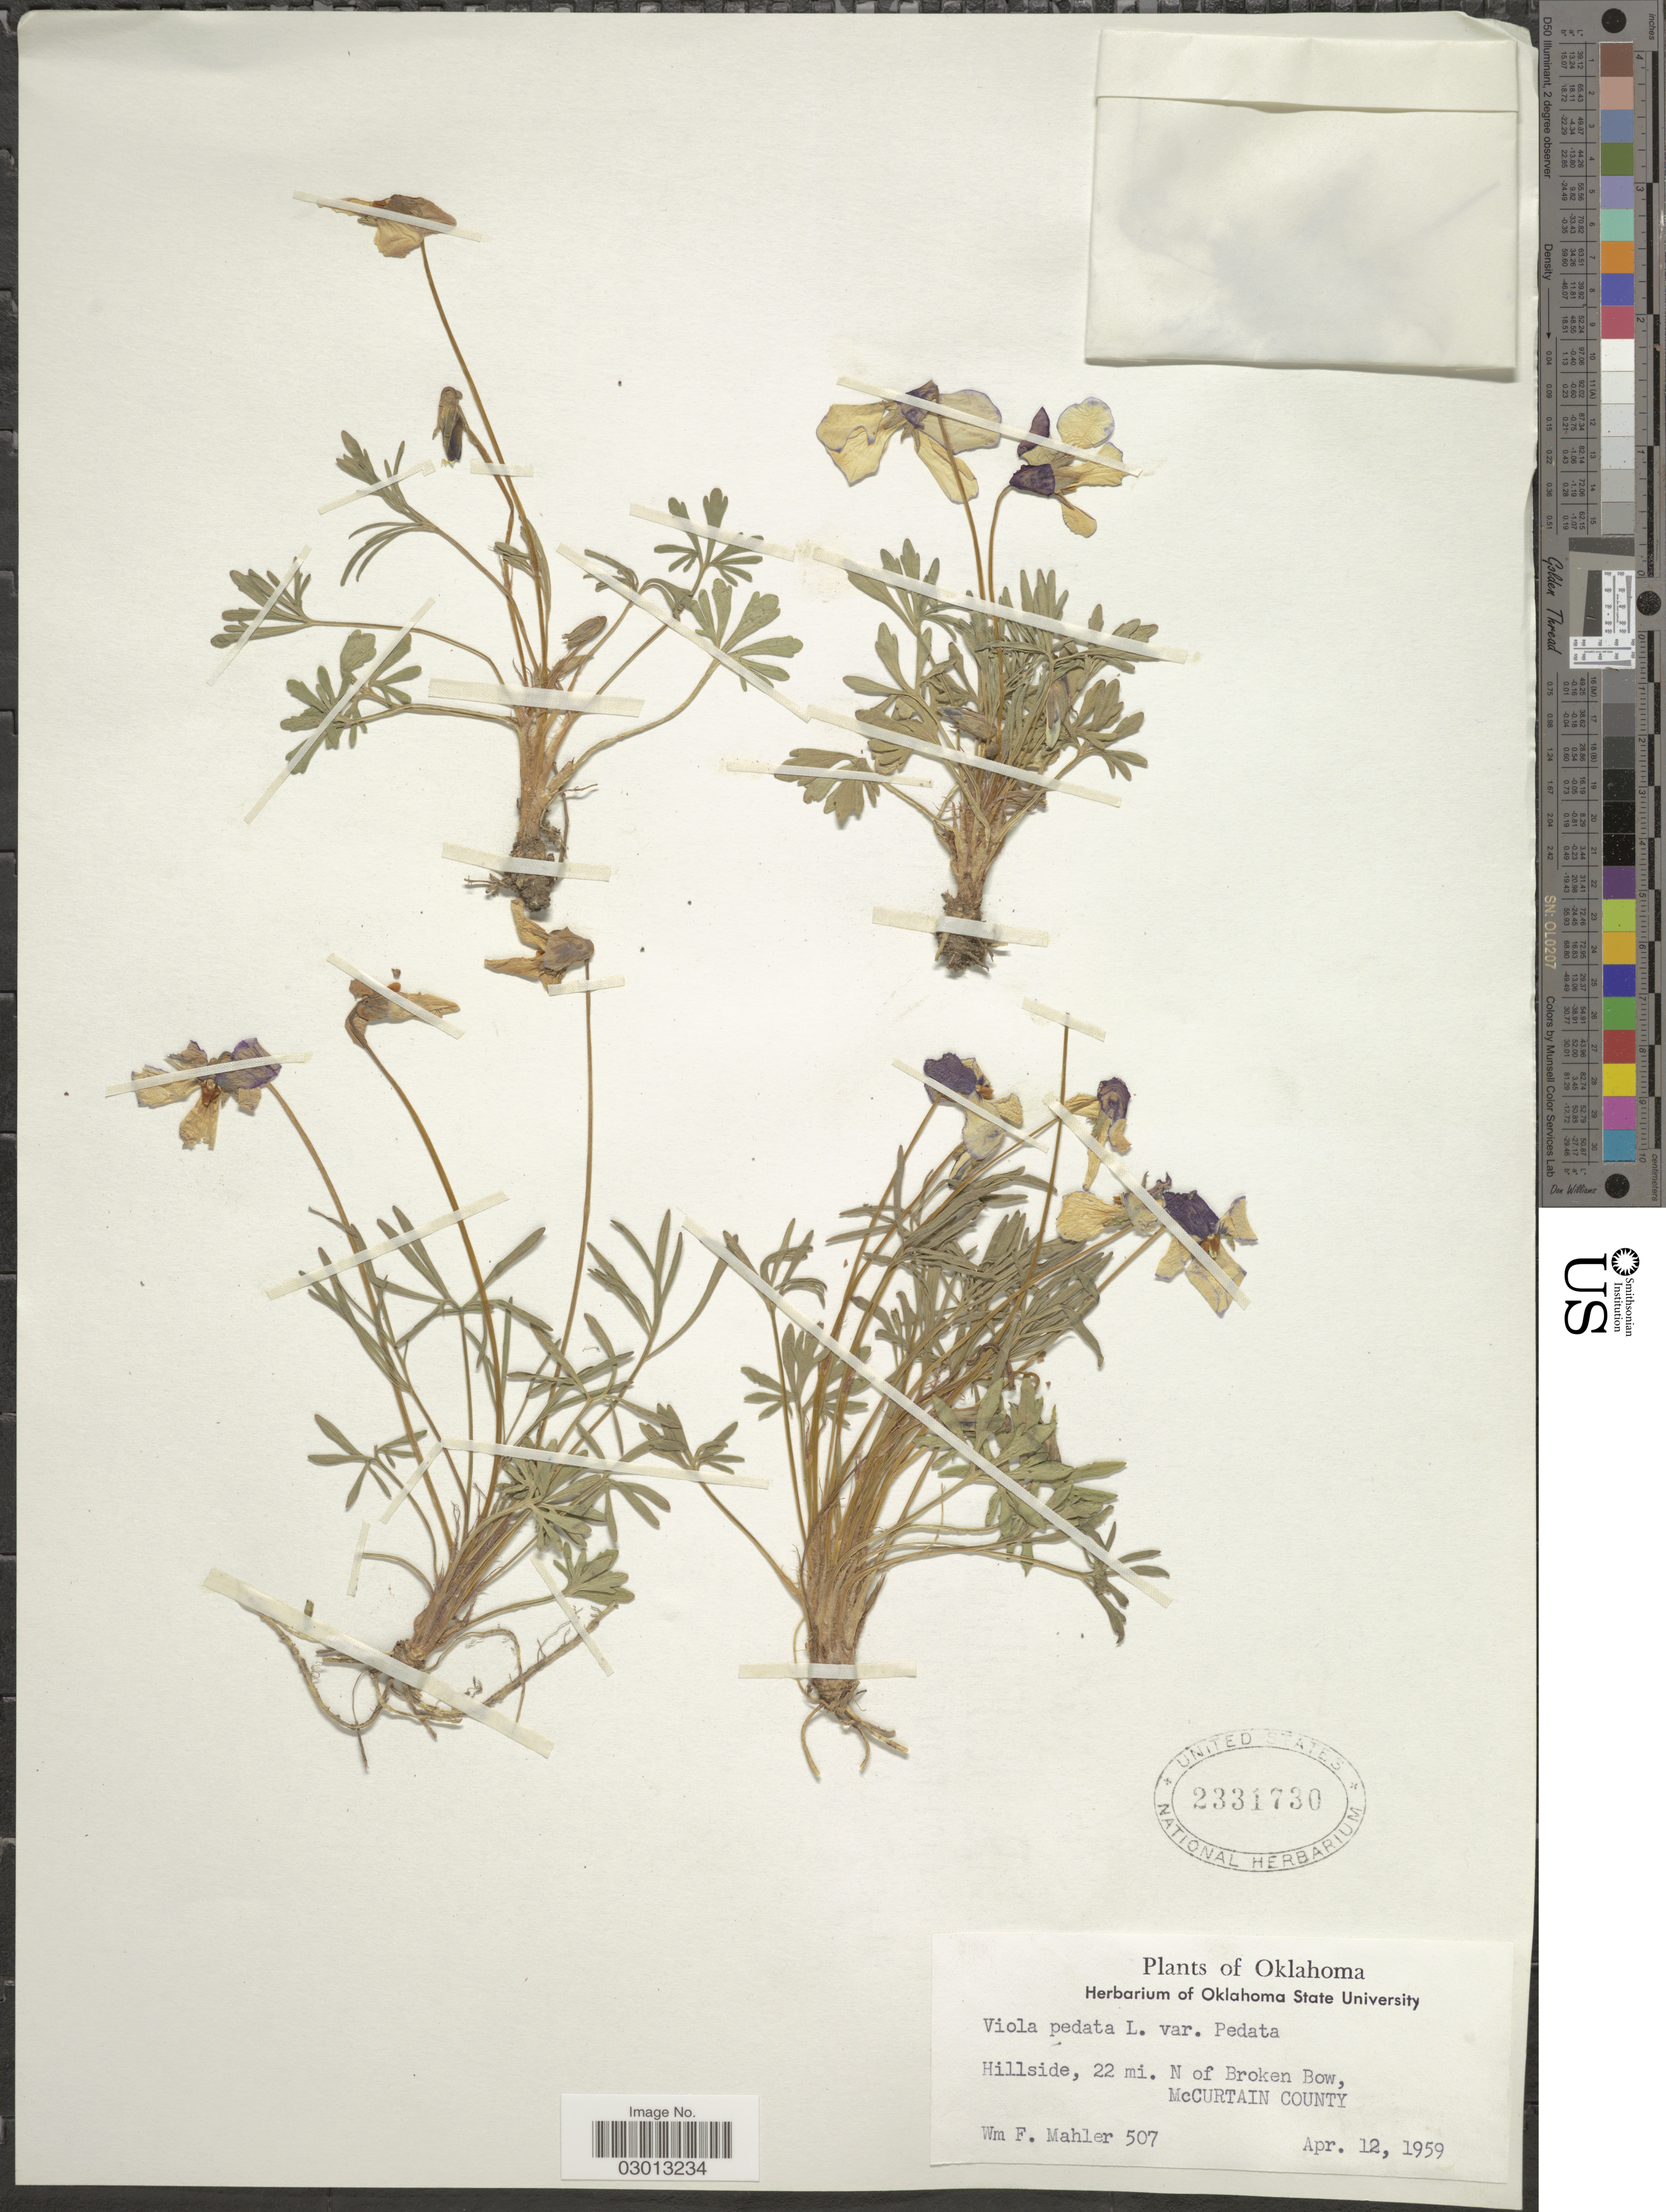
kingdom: Plantae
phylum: Tracheophyta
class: Magnoliopsida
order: Malpighiales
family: Violaceae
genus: Viola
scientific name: Viola pedata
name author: L.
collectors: W. F. Mahler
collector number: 507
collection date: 1959-04-12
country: United States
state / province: Oklahoma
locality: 22 mi. N of Broken Bow, McCurtain County.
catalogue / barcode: US 2331730